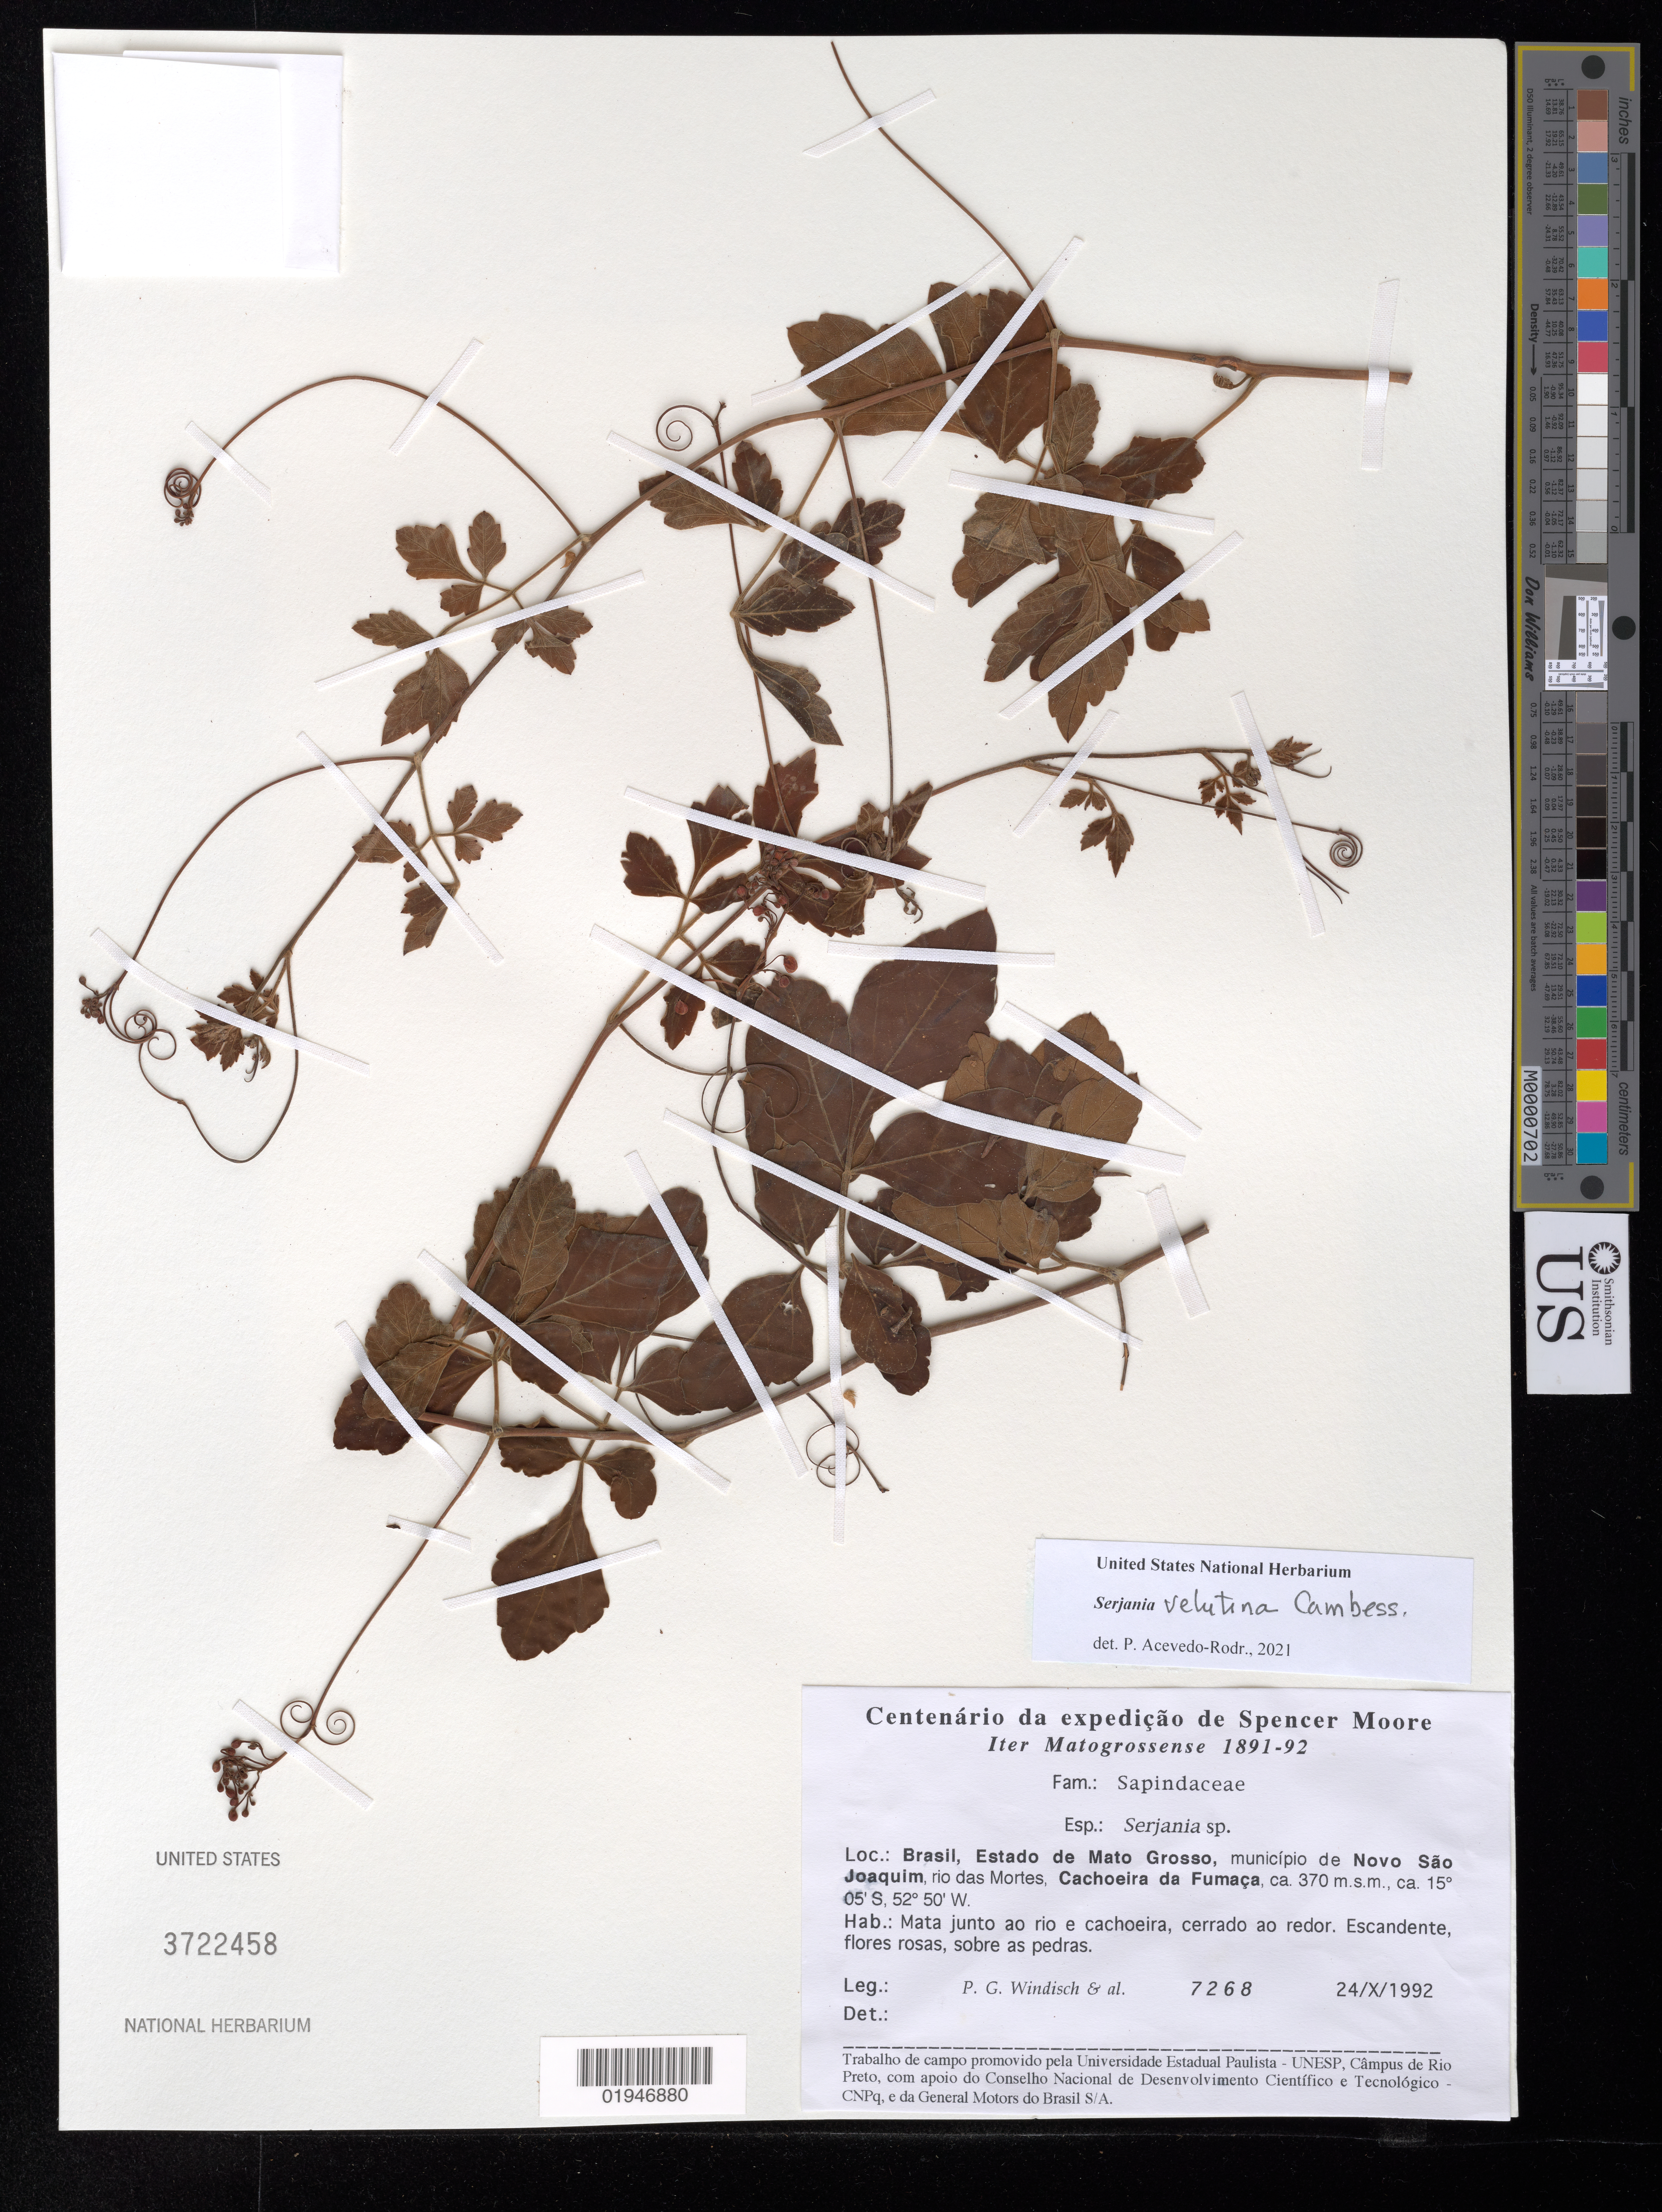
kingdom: Plantae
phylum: Tracheophyta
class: Magnoliopsida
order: Sapindales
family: Sapindaceae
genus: Serjania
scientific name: Serjania velutina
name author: Cambess.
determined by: Acevedo-Rodríguez, P., (BOT), Smithsonian Institution - National Museum of Natural History (UNITED STATES)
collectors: P. G. Windisch et al.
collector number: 7268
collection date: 1992-10-24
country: Brazil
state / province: Mato Grosso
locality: Município de Novo São Joaquim, rio das Mortes Cachoeira da Fumaça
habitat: Mata junto ao rio e cachoeira, cerrado ao redor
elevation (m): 370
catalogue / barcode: US 3722458